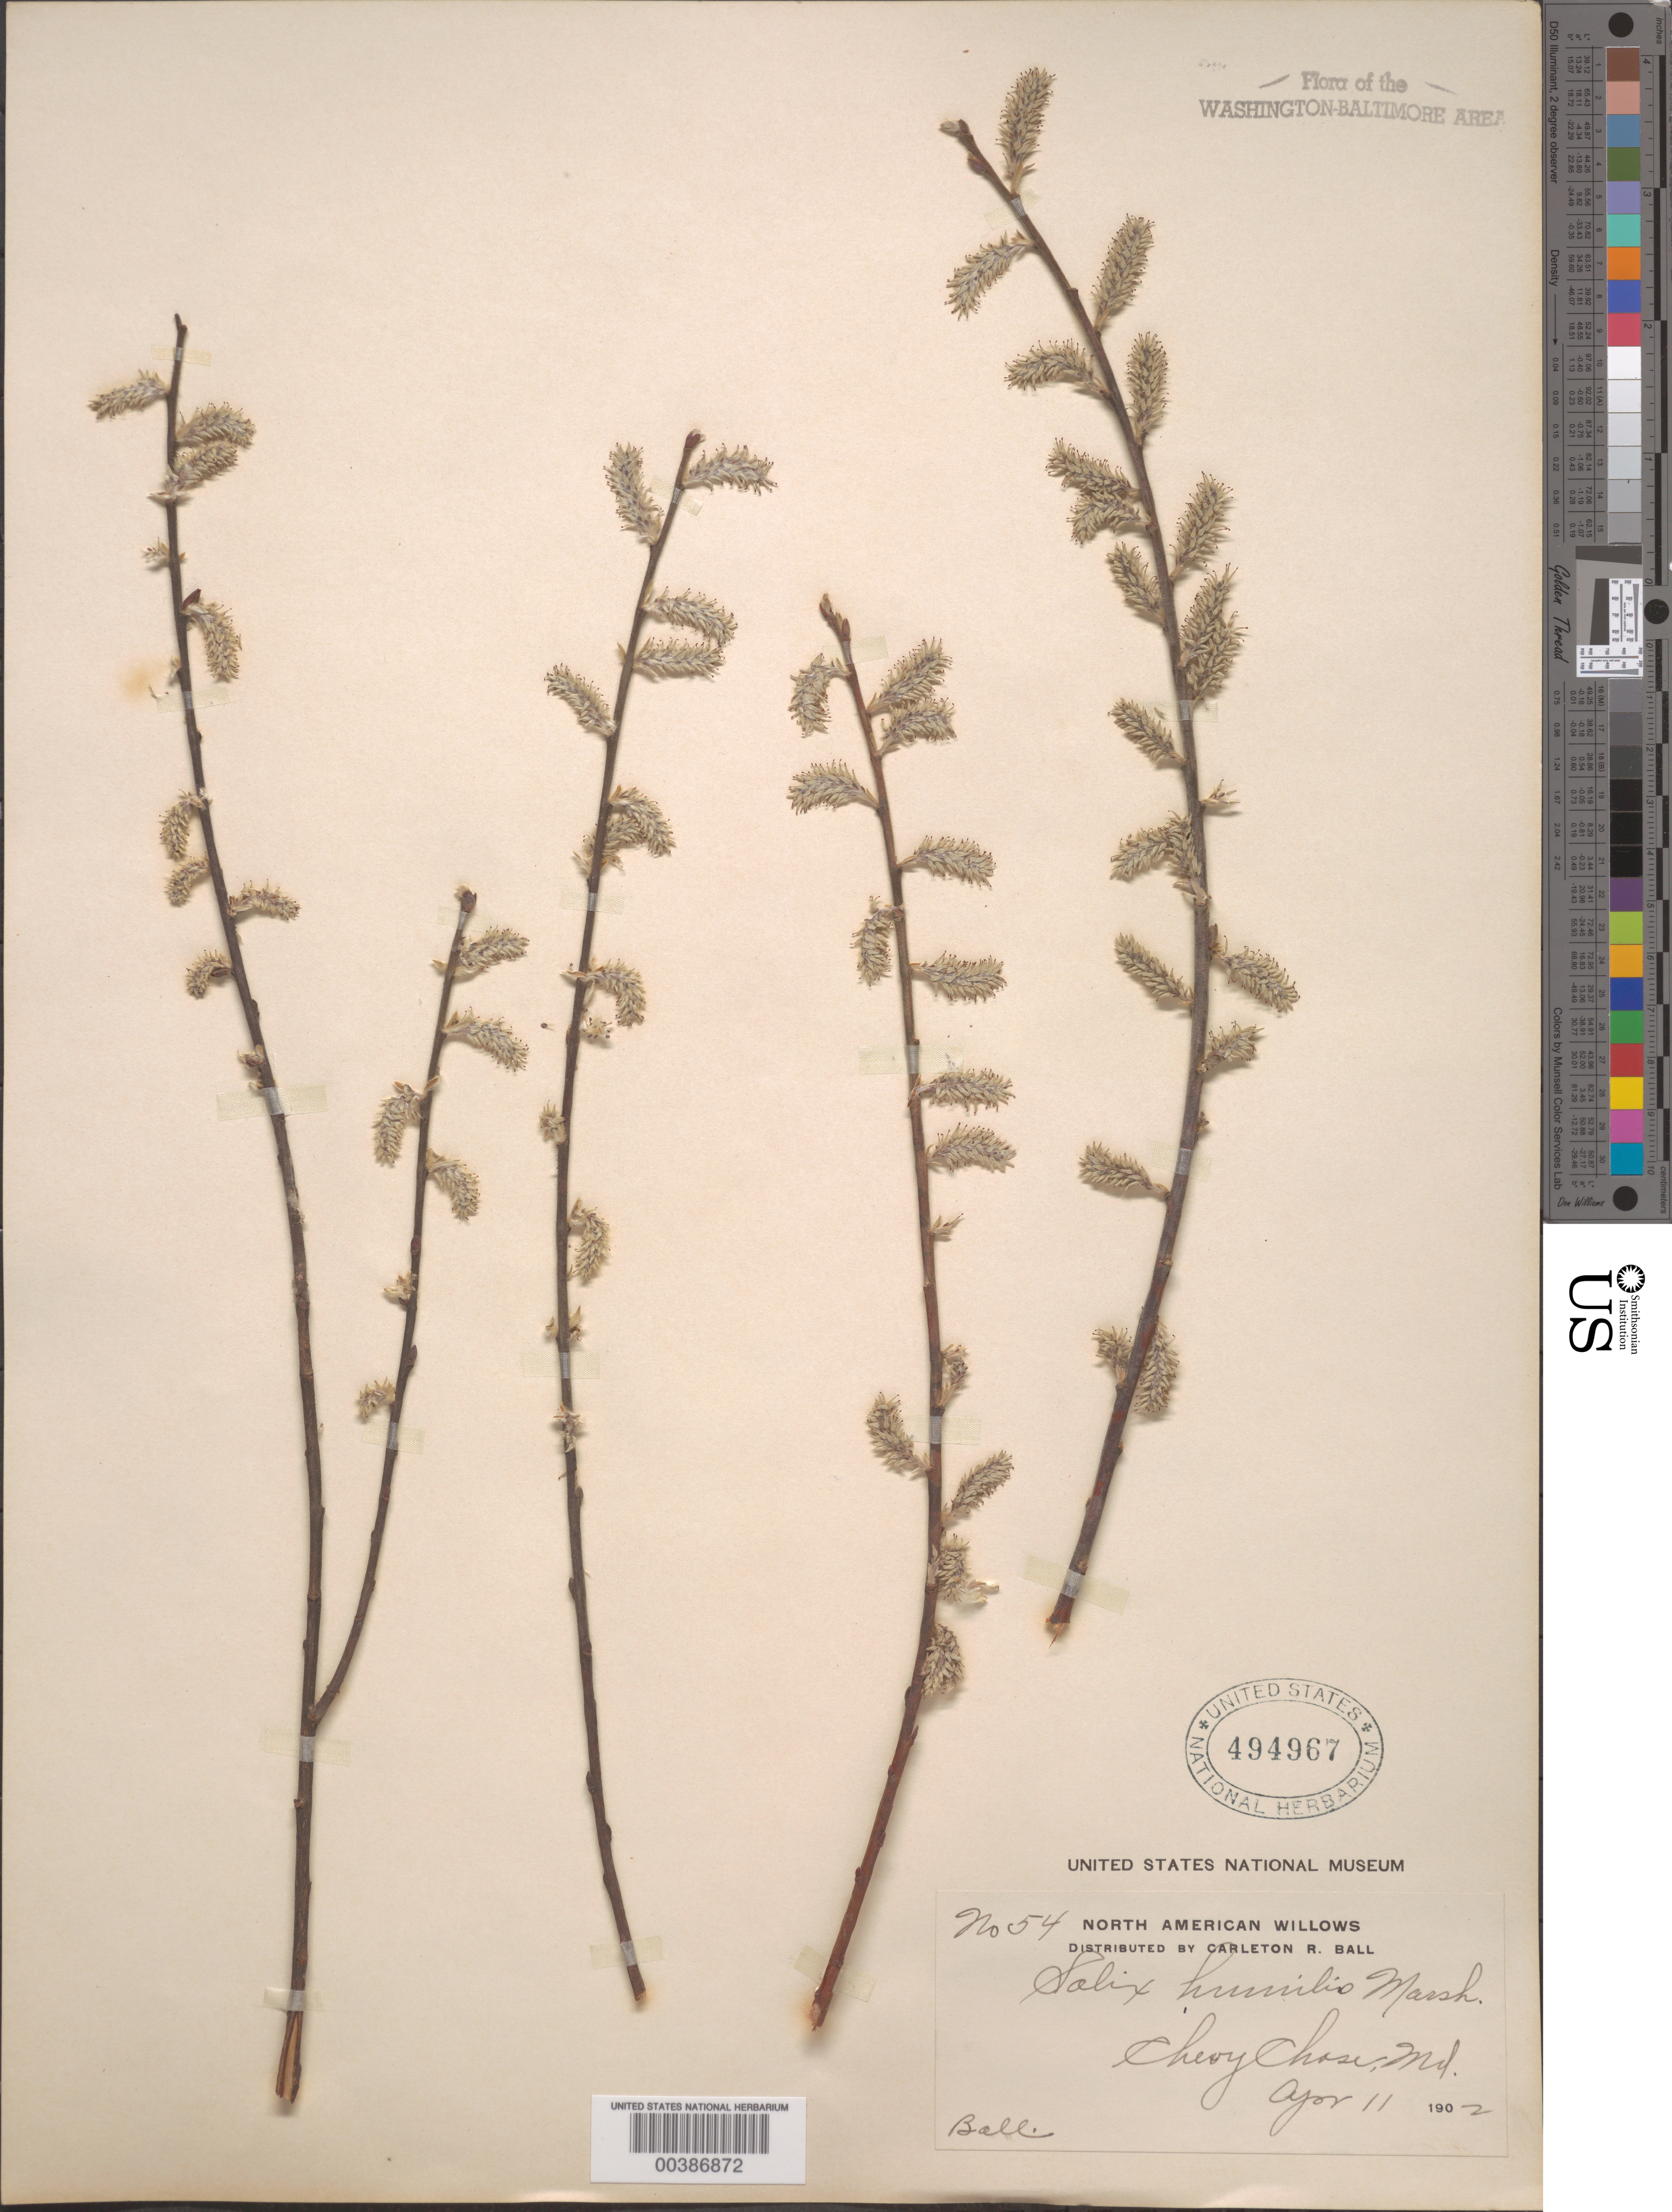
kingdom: Plantae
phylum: Tracheophyta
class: Magnoliopsida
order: Malpighiales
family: Salicaceae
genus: Salix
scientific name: Salix humilis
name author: Marshall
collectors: C. R. Ball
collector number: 54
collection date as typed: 11 Apr 1902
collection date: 1902-04-11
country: United States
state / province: Maryland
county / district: Montgomery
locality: Chevy Chase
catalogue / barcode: US 494967